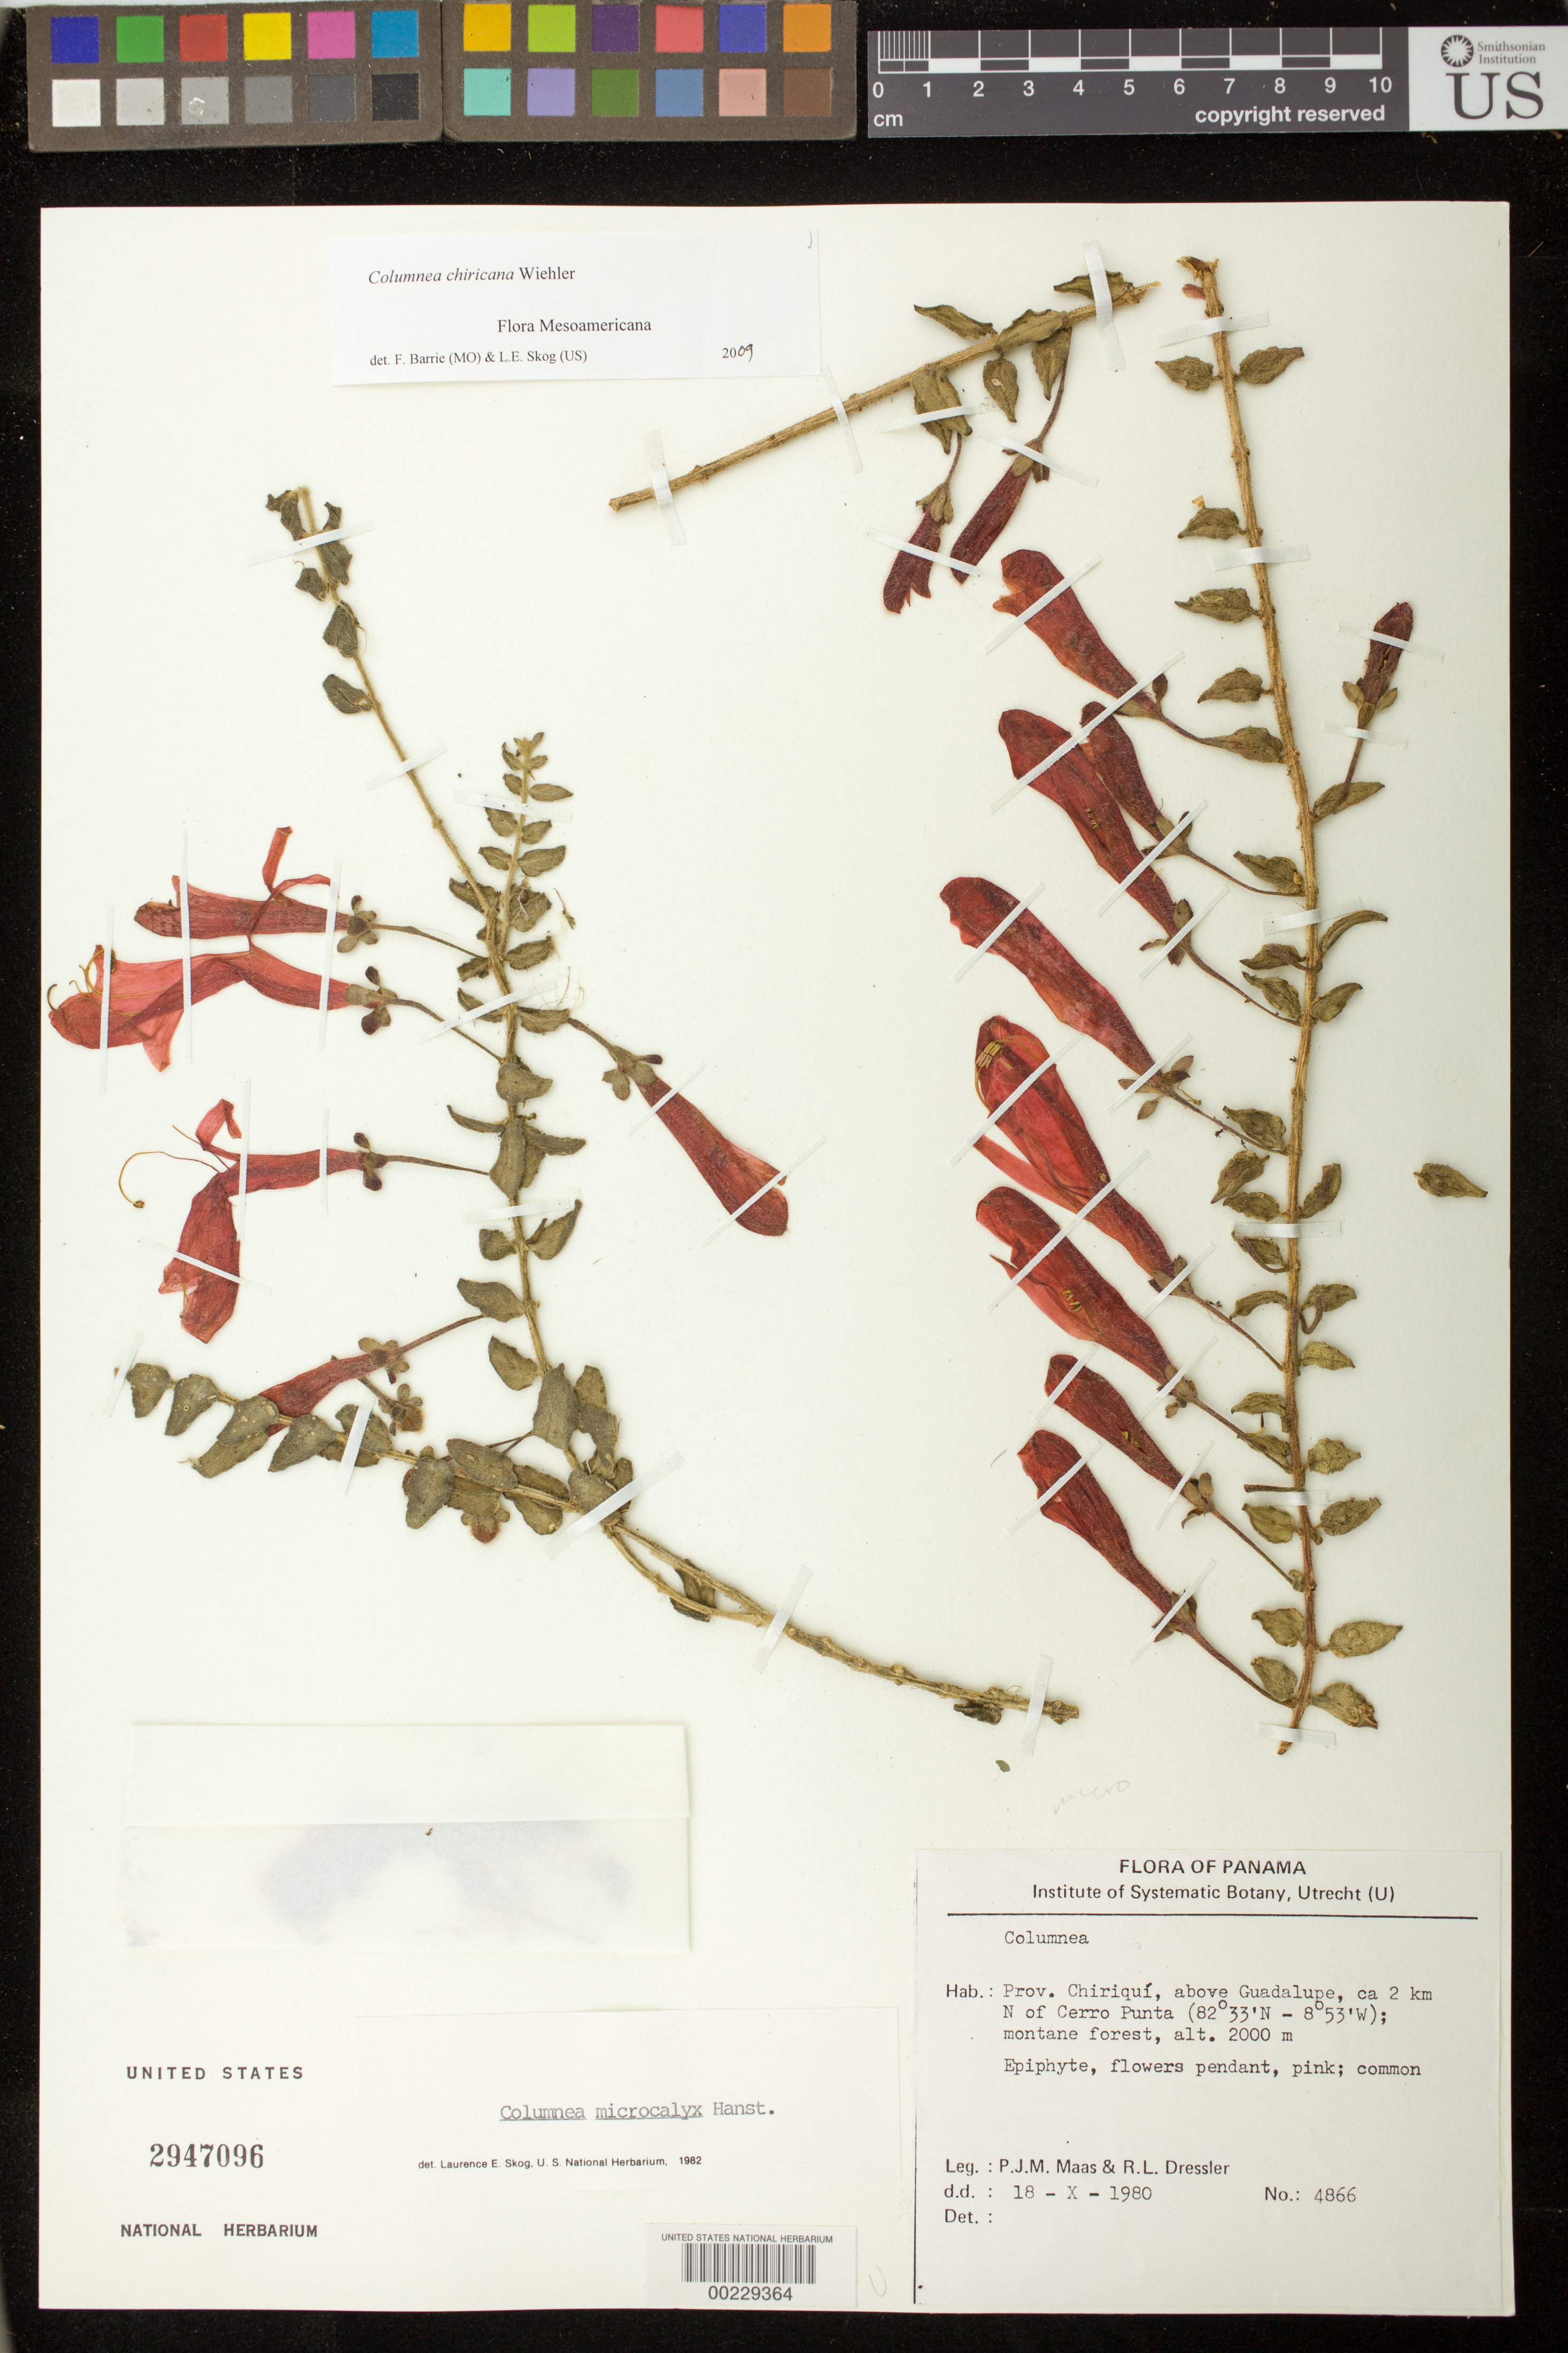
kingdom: Plantae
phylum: Tracheophyta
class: Magnoliopsida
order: Lamiales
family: Gesneriaceae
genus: Columnea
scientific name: Columnea chiricana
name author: Wiehler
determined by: Barrie, F. R.; Skog, Laurence E.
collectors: P. Maas & R. Dressler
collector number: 4866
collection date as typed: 18 Oct 1980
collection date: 1980-10-18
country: Panama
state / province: Chiriquí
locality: Above Guadalupe, ca 2 km N of Cerro Punta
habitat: Montane forest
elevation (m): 2000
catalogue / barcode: US 2947096